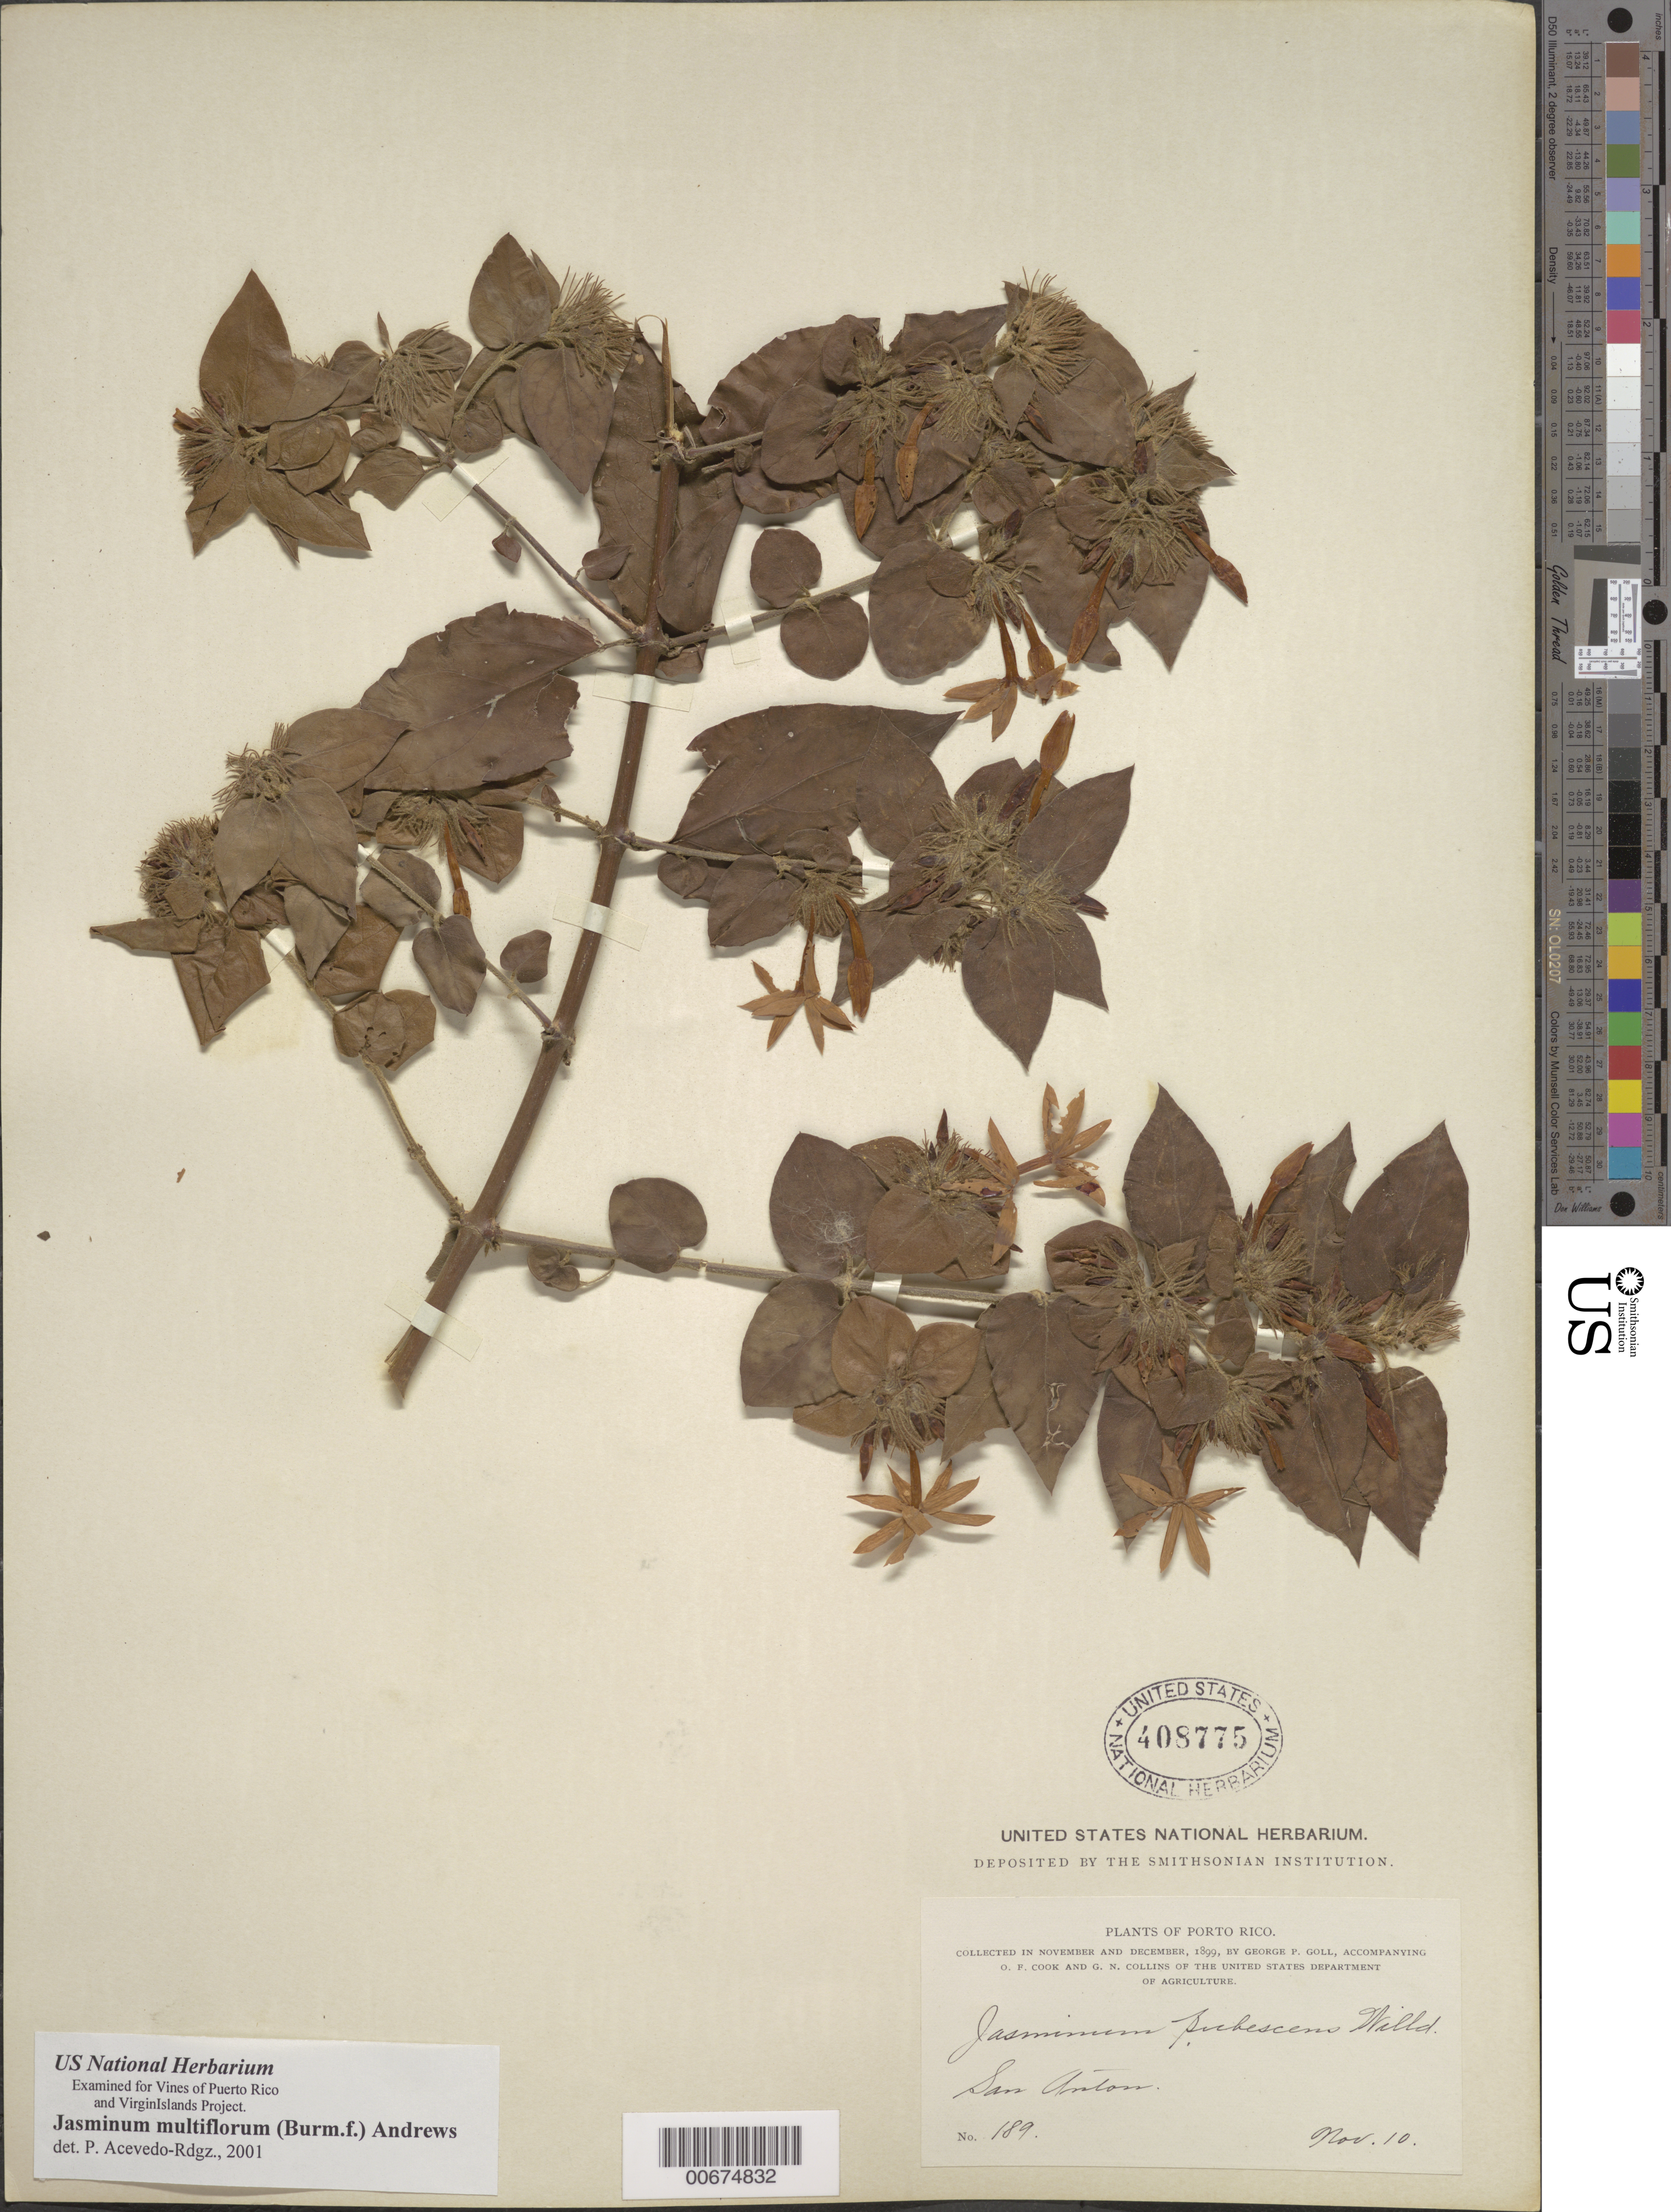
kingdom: Plantae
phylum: Tracheophyta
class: Magnoliopsida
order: Lamiales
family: Oleaceae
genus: Jasminum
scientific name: Jasminum multiflorum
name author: (Burm. f.) Andrews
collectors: G. Goll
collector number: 189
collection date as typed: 10 Nov 1899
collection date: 1899-11-10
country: Puerto Rico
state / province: Ponce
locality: San Anton.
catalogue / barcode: US 408775